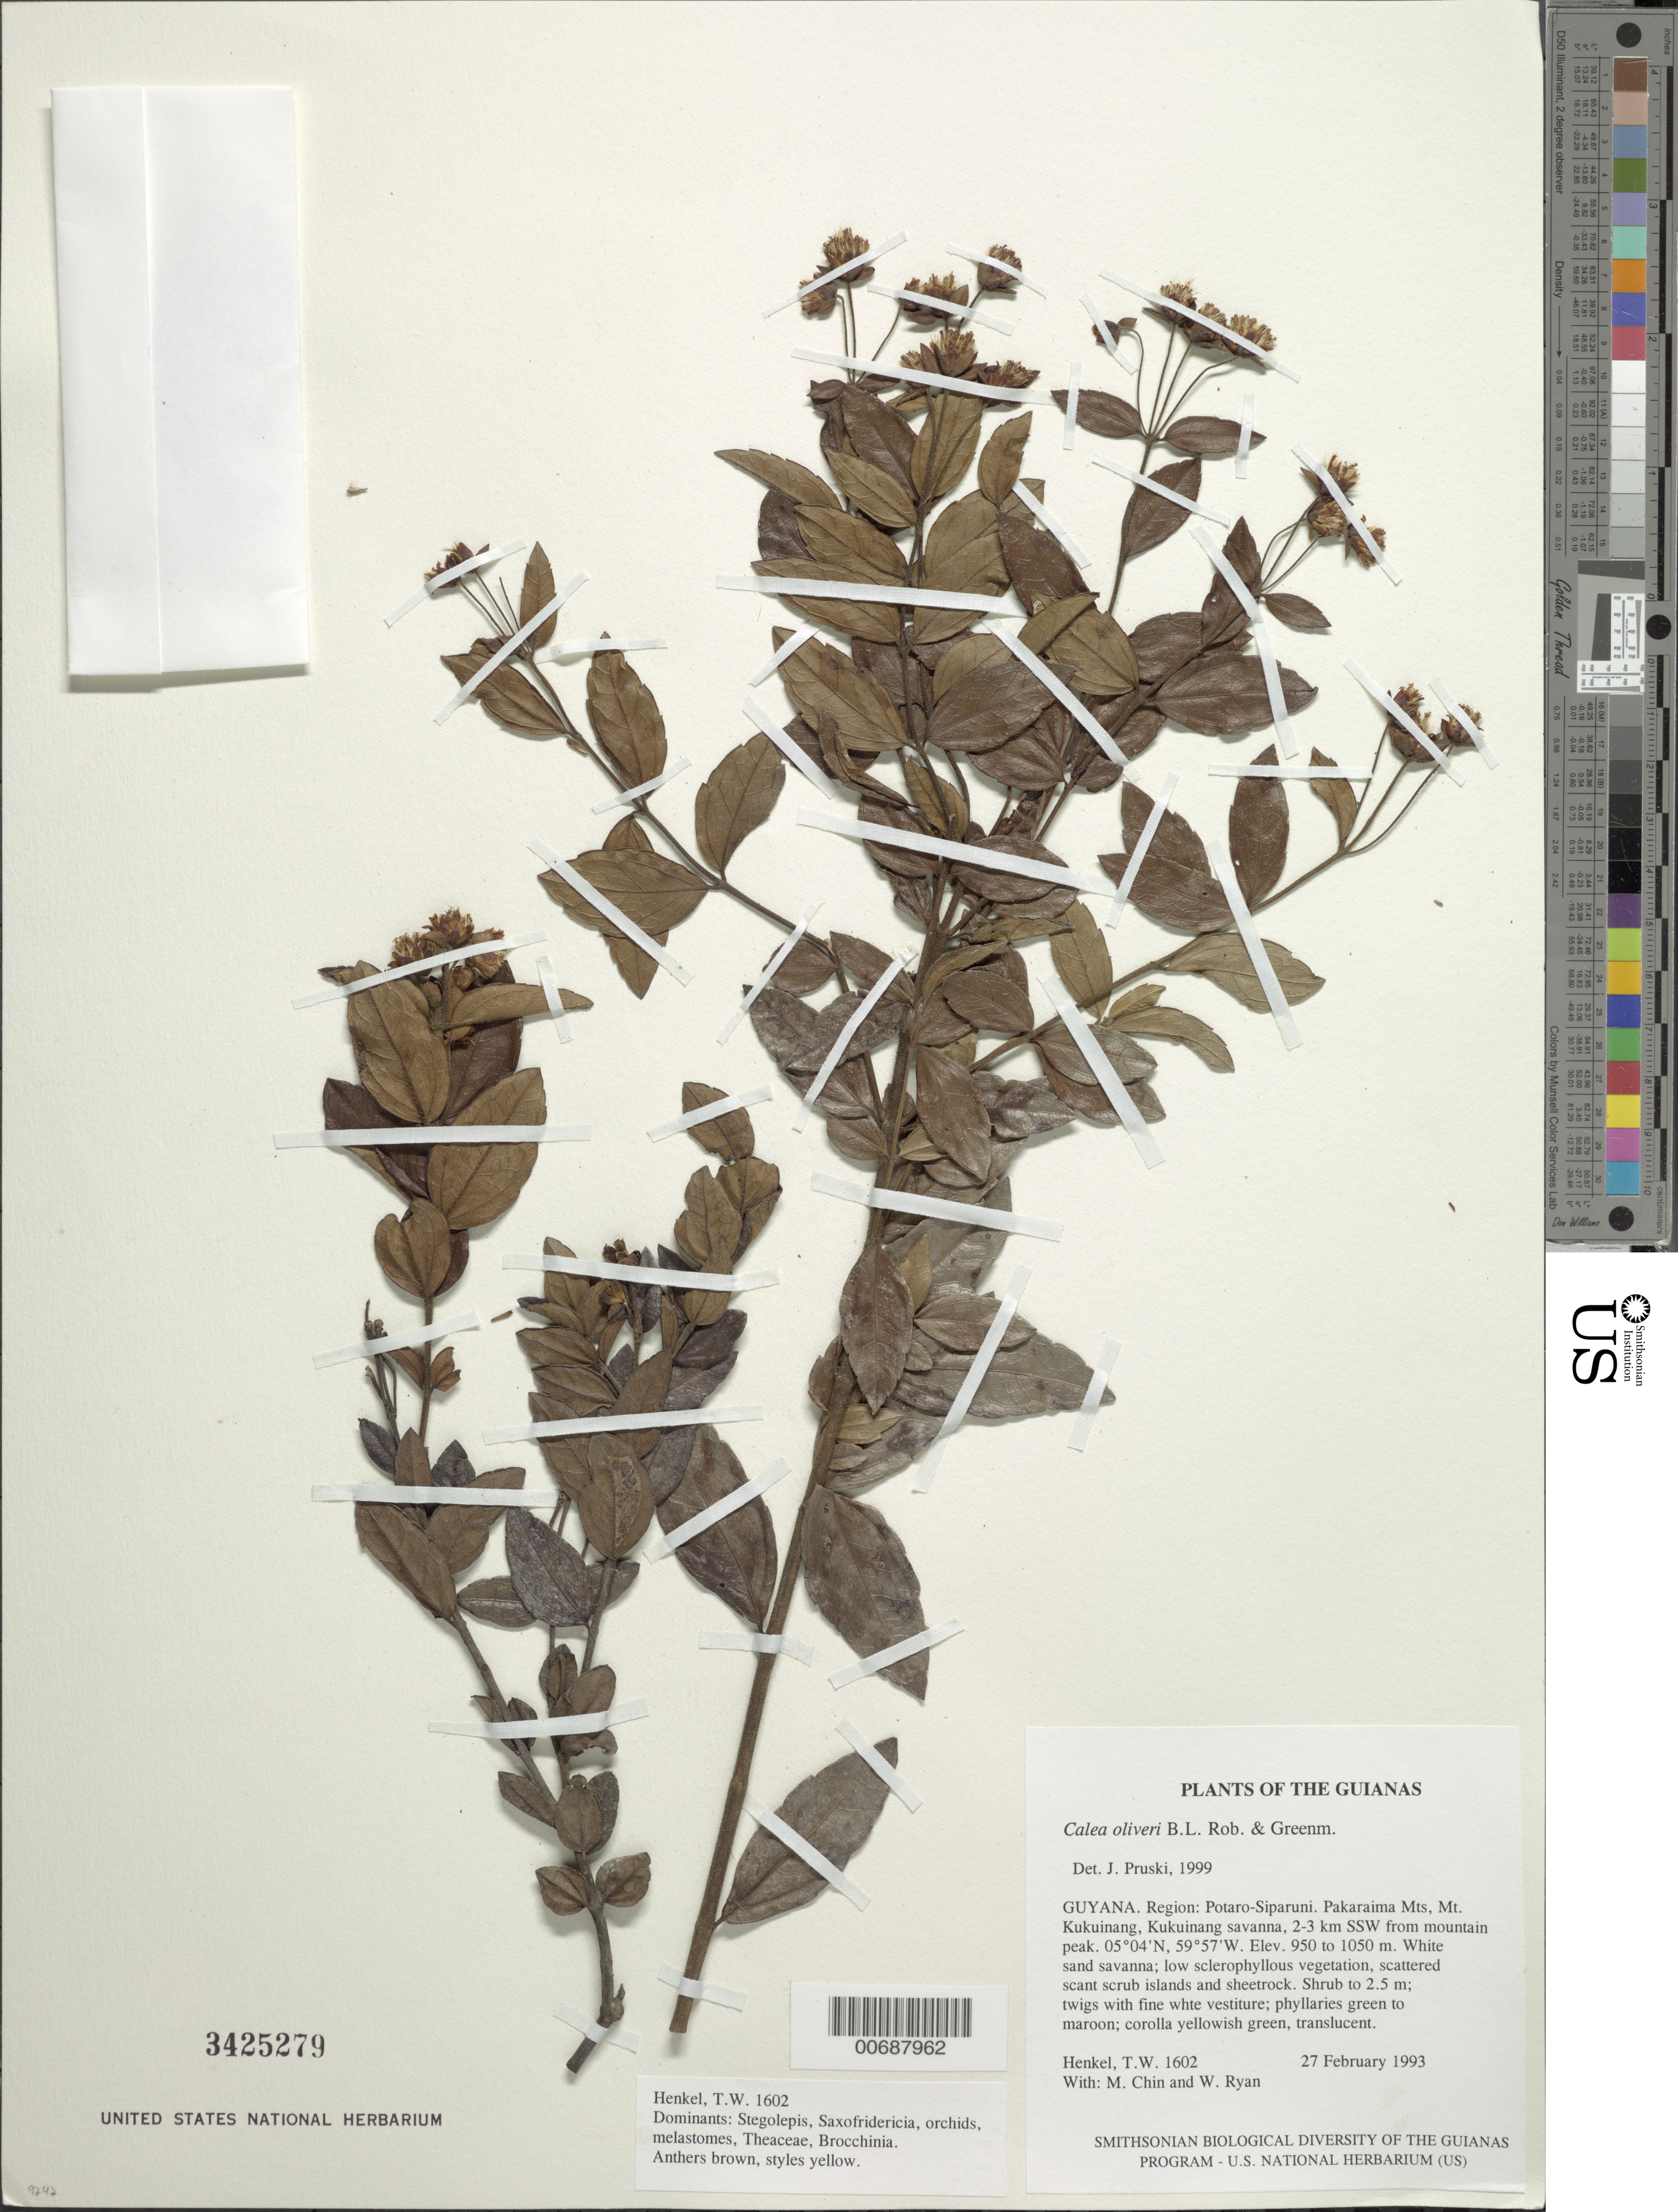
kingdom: Plantae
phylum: Tracheophyta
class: Magnoliopsida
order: Asterales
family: Asteraceae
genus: Calea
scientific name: Calea oliveri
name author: B.L. Rob. & Greenm.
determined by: Pruski, J. F.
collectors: T. Henkel, M. Chin & W. Ryan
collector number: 1602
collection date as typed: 27 February 1993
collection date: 1993-02-27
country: Guyana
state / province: Potaro-Siparuni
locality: Pakaraima Mts, Mt. Kukuinang, Kukuinang savanna, 2-3 km SSW from mountain peak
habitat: White sand savanna; low sclerophyllous vegetation, scattered scant scrub islands and sheetrock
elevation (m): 950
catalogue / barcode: US 3425279